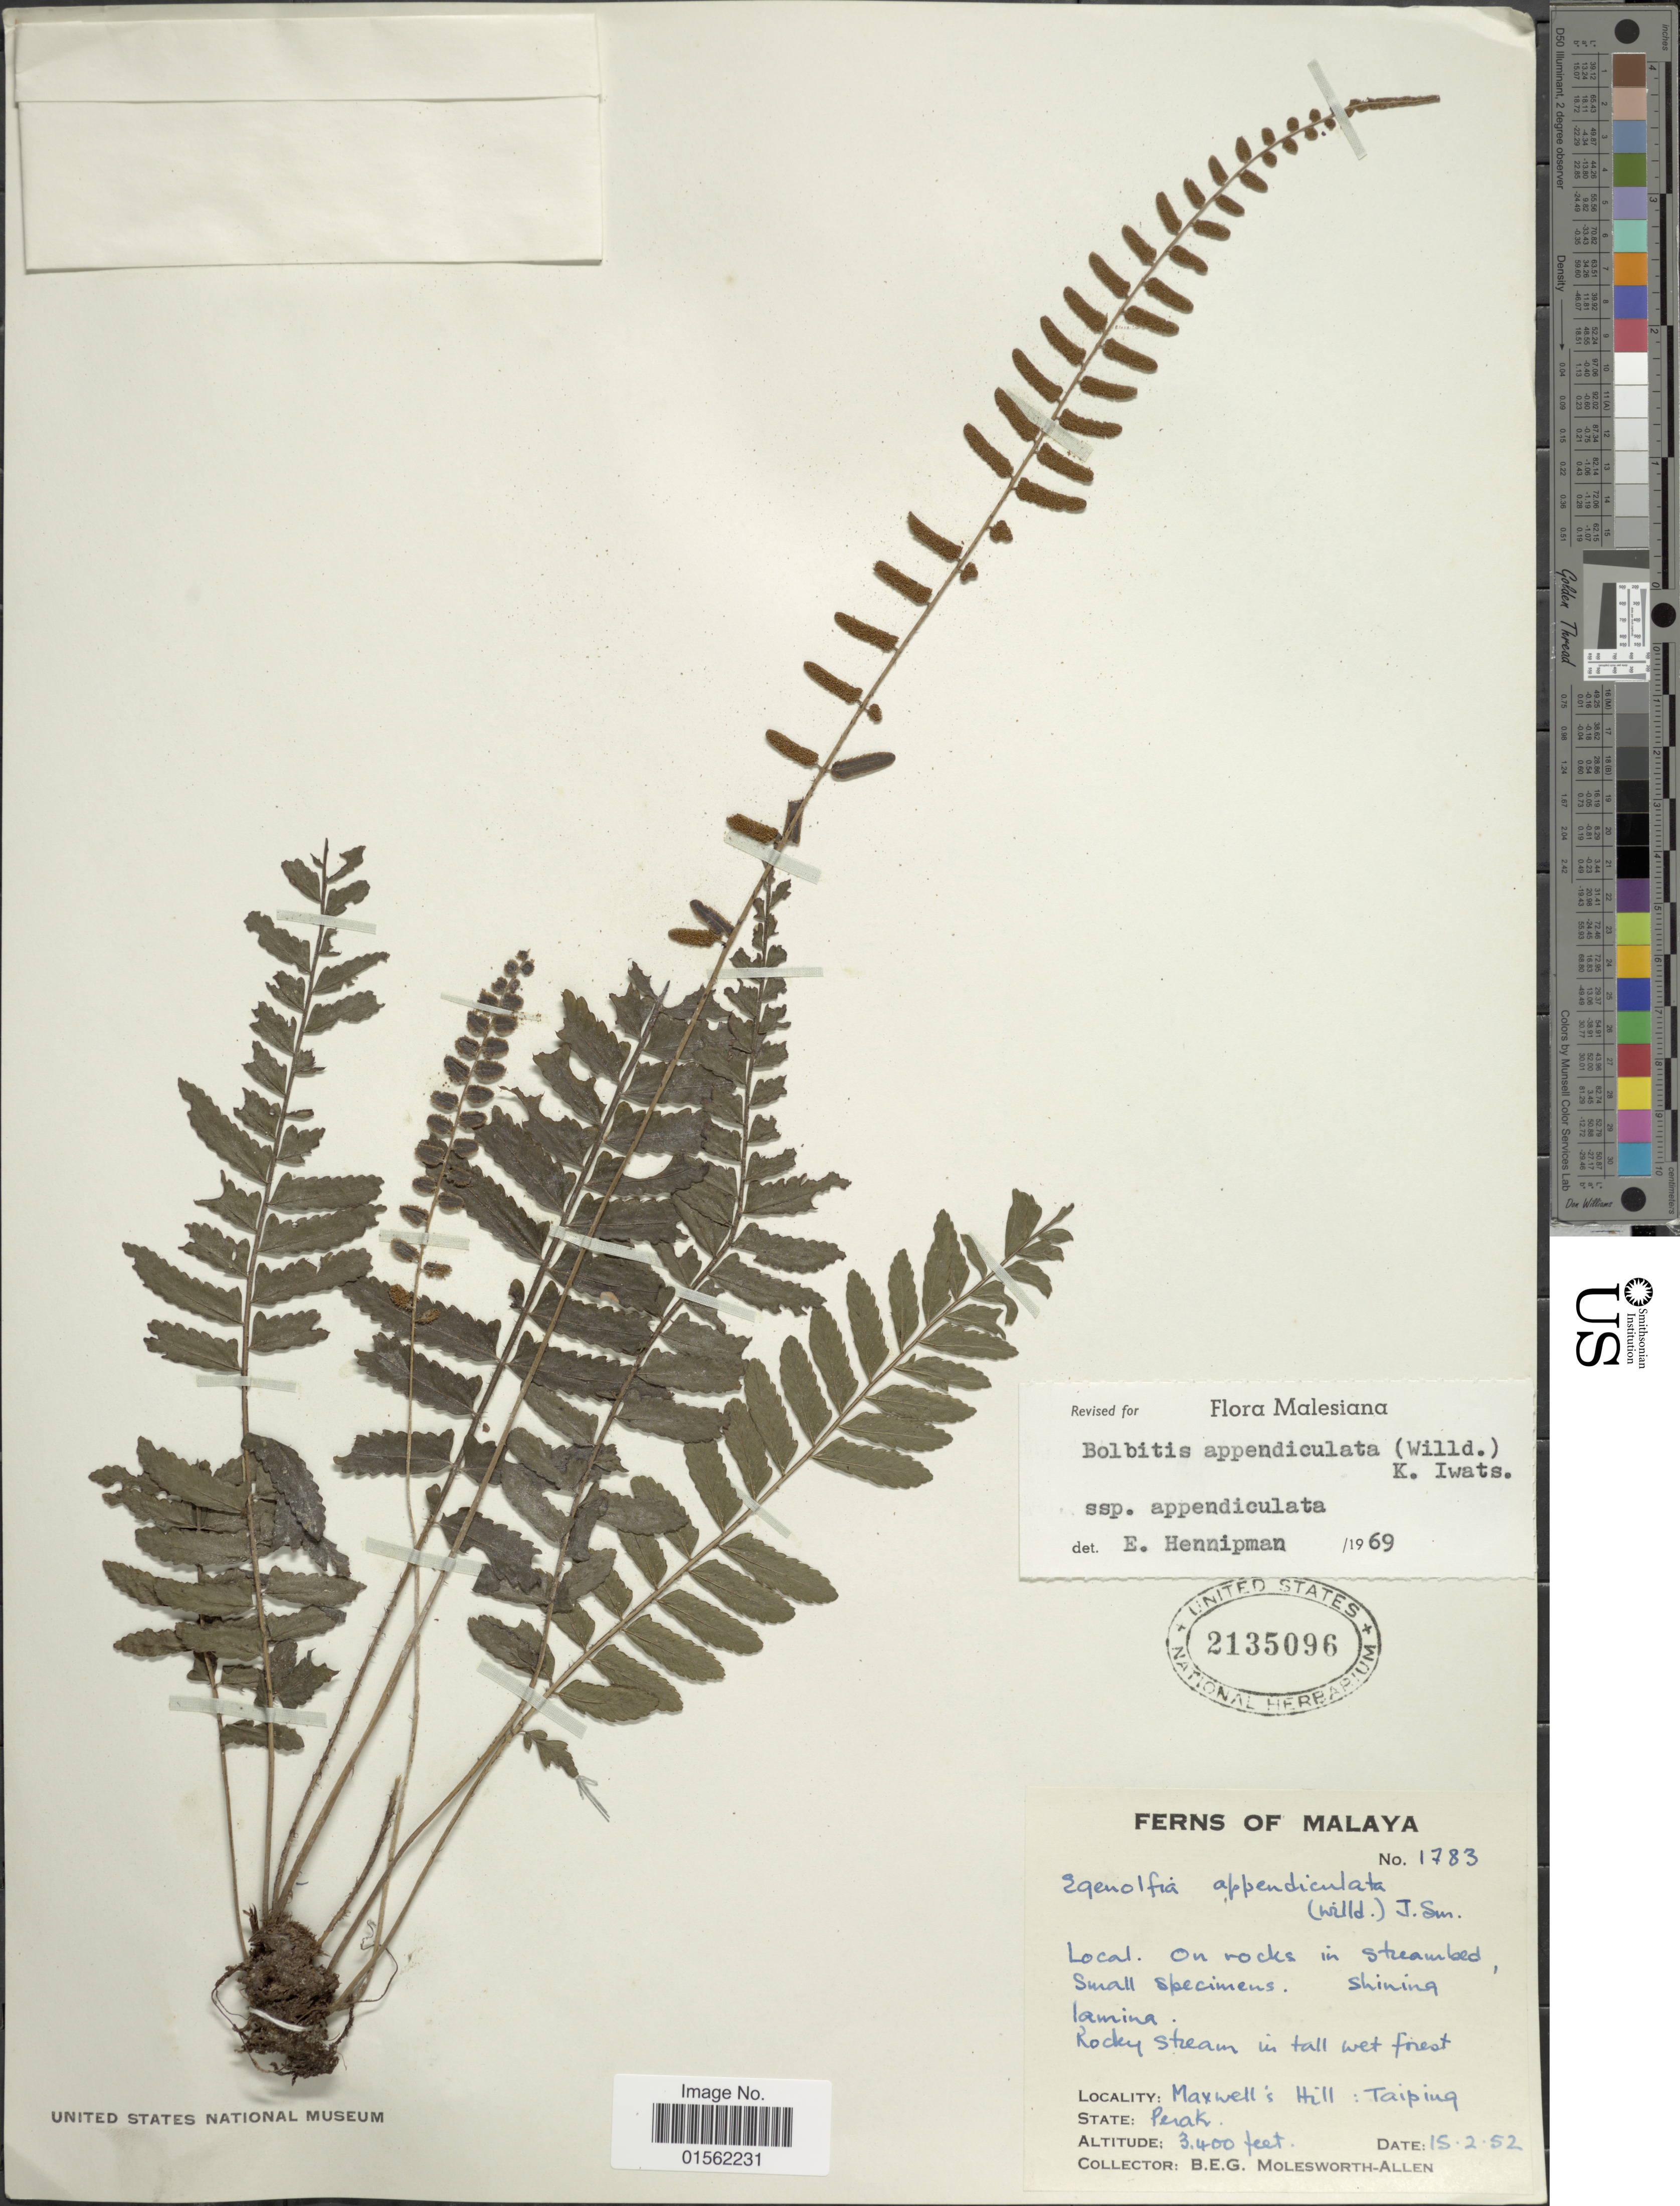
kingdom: Plantae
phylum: Tracheophyta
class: Polypodiopsida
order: Polypodiales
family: Dryopteridaceae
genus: Bolbitis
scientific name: Bolbitis appendiculata var. appendiculata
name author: (Willd.) K. Iwats.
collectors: B. E. G. Molesworth-Allen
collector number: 1783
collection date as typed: Transcribed d/m/y: 15/2/52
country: Malaysia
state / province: Perak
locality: Malaya, Maxwell's Hill: Taiping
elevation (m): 1036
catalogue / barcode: US 2135096